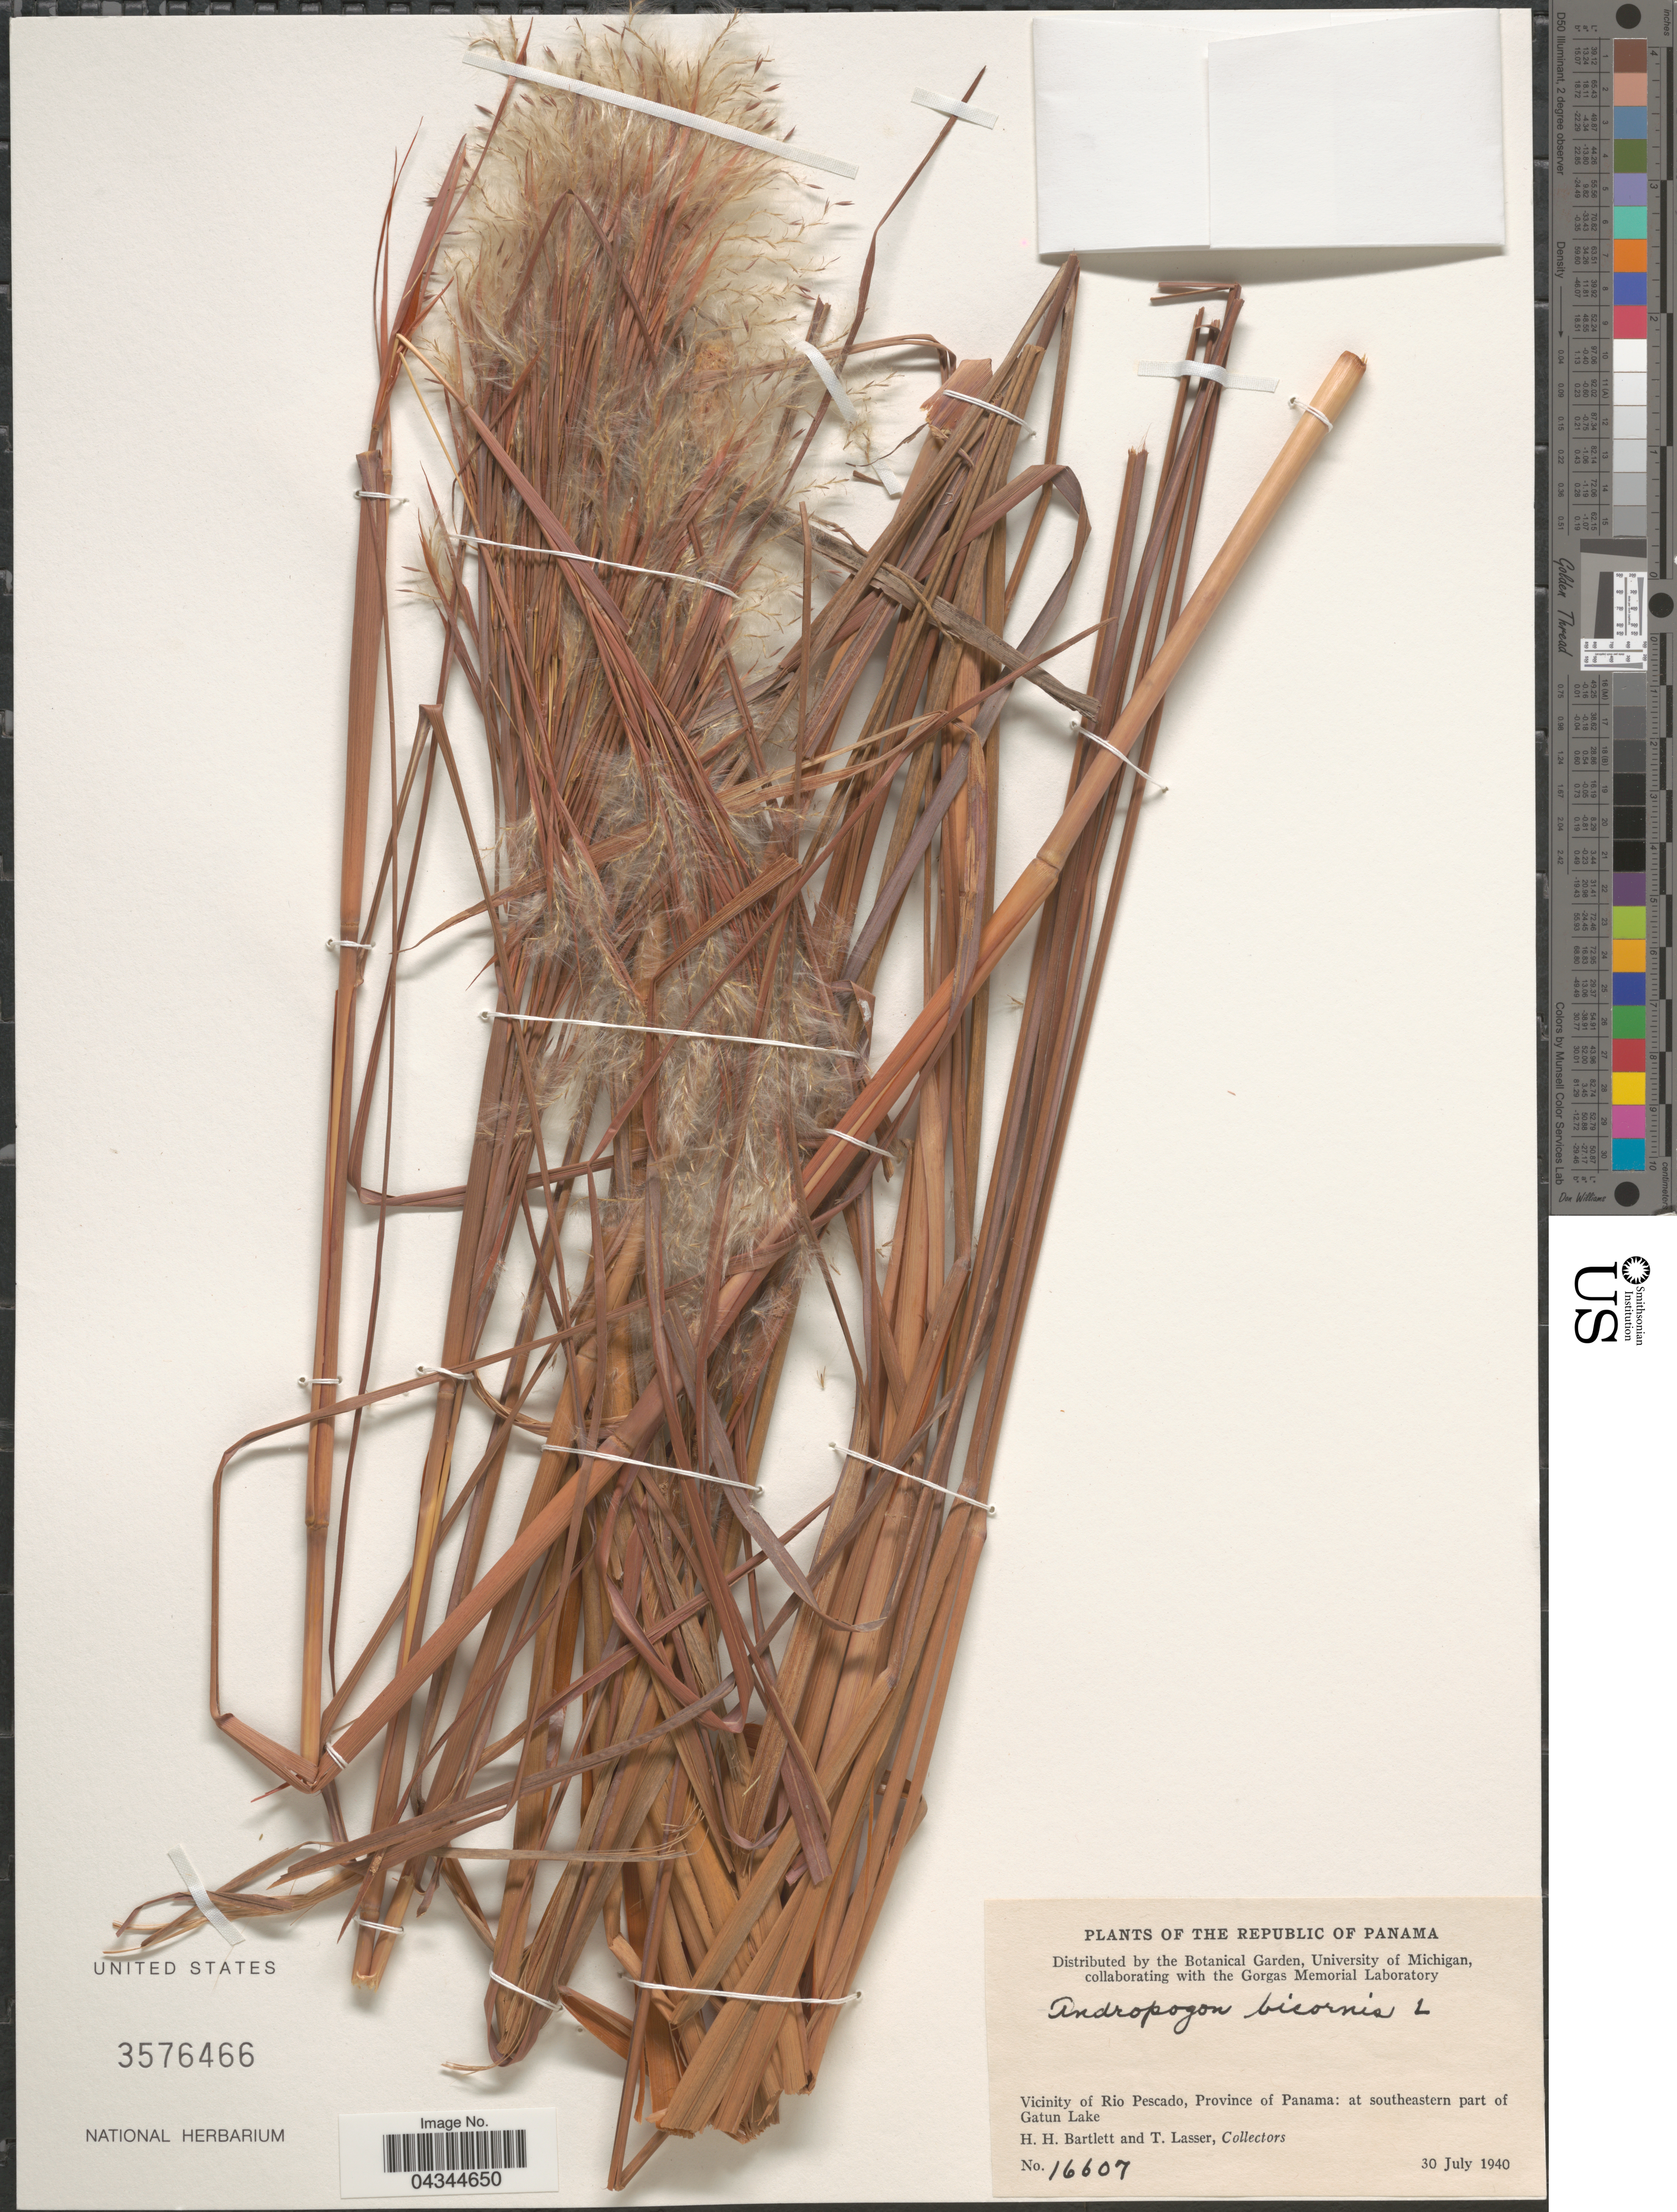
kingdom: Plantae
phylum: Tracheophyta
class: Liliopsida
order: Poales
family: Poaceae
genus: Andropogon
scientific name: Andropogon bicornis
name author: L.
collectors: H. H. Bartlett & T. Lasser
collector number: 16607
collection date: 1940-07-30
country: Panama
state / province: Panamá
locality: The Republic of Panama. Vicinity of Rio Pescado: at southeastern part of Gatun Lake.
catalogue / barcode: US 3576466